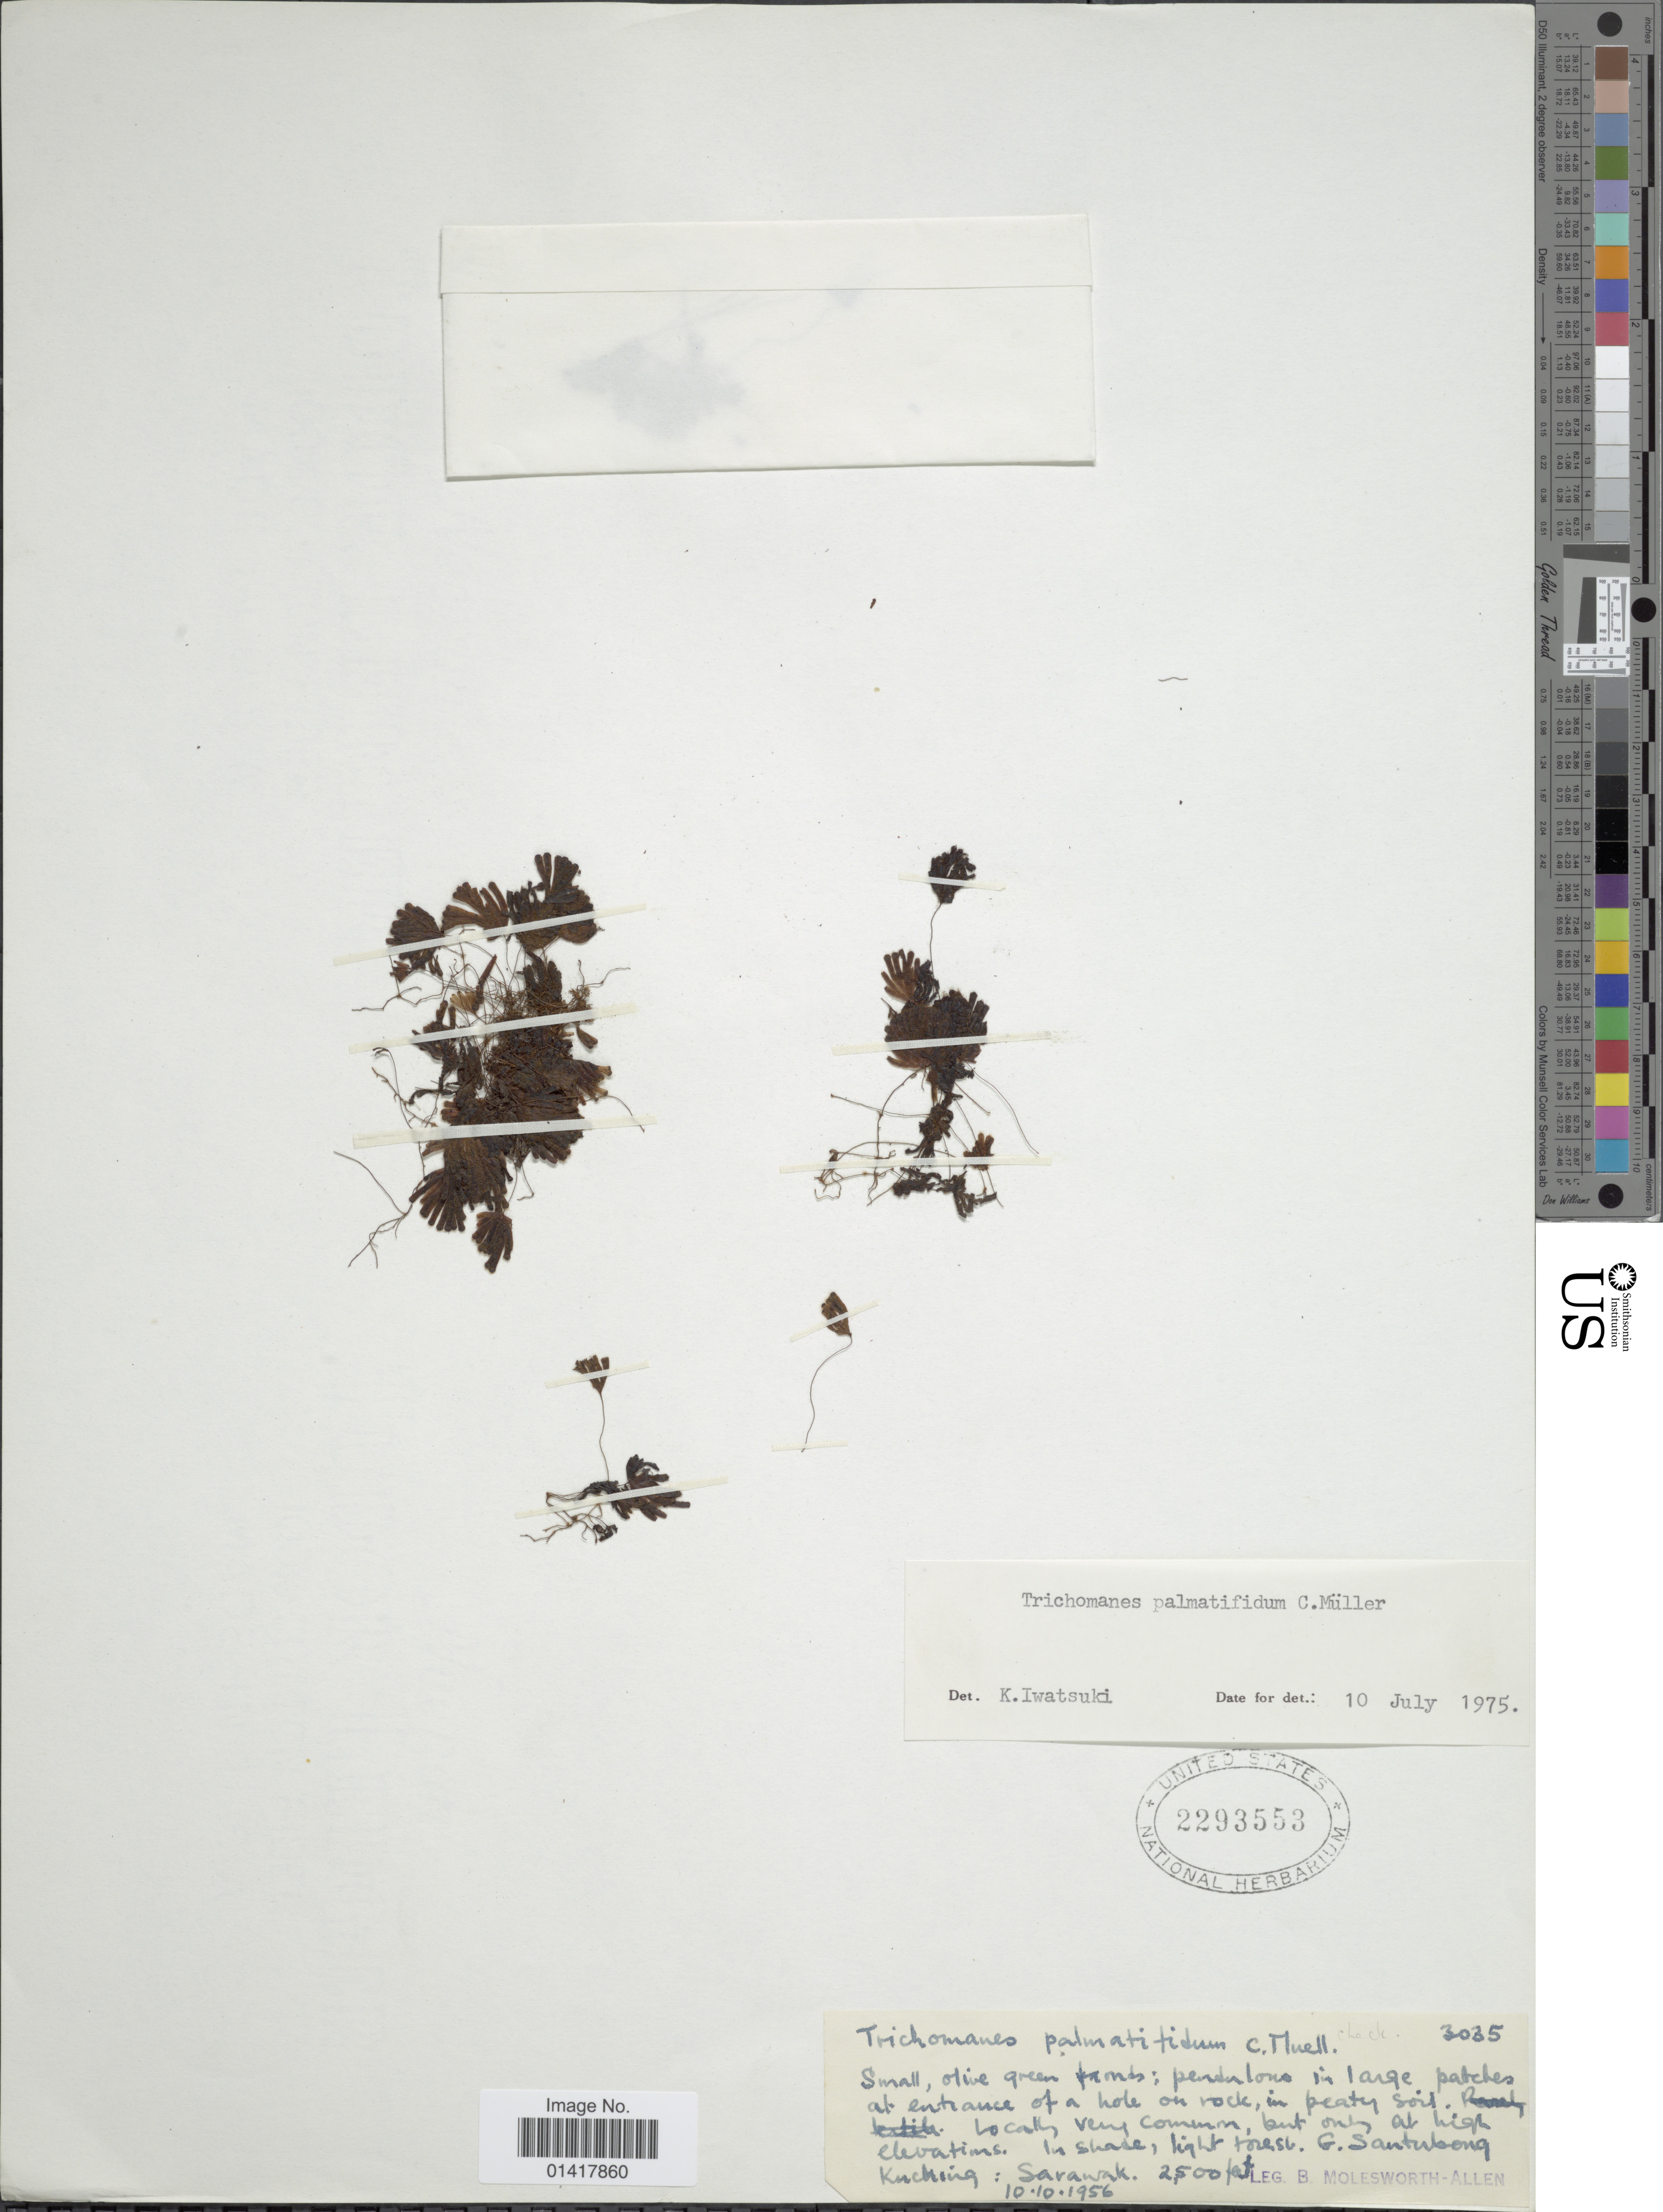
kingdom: Plantae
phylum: Tracheophyta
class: Polypodiopsida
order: Hymenophyllales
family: Hymenophyllaceae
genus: Hymenophyllum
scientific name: Hymenophyllum palmatifidum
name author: (K. Müller) Ebihara & K. Iwats.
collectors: B. E. G. Molesworth-Allen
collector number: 3035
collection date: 1956-10-10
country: Malaysia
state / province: Sarawak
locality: Kuching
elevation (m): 762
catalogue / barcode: US 2293553